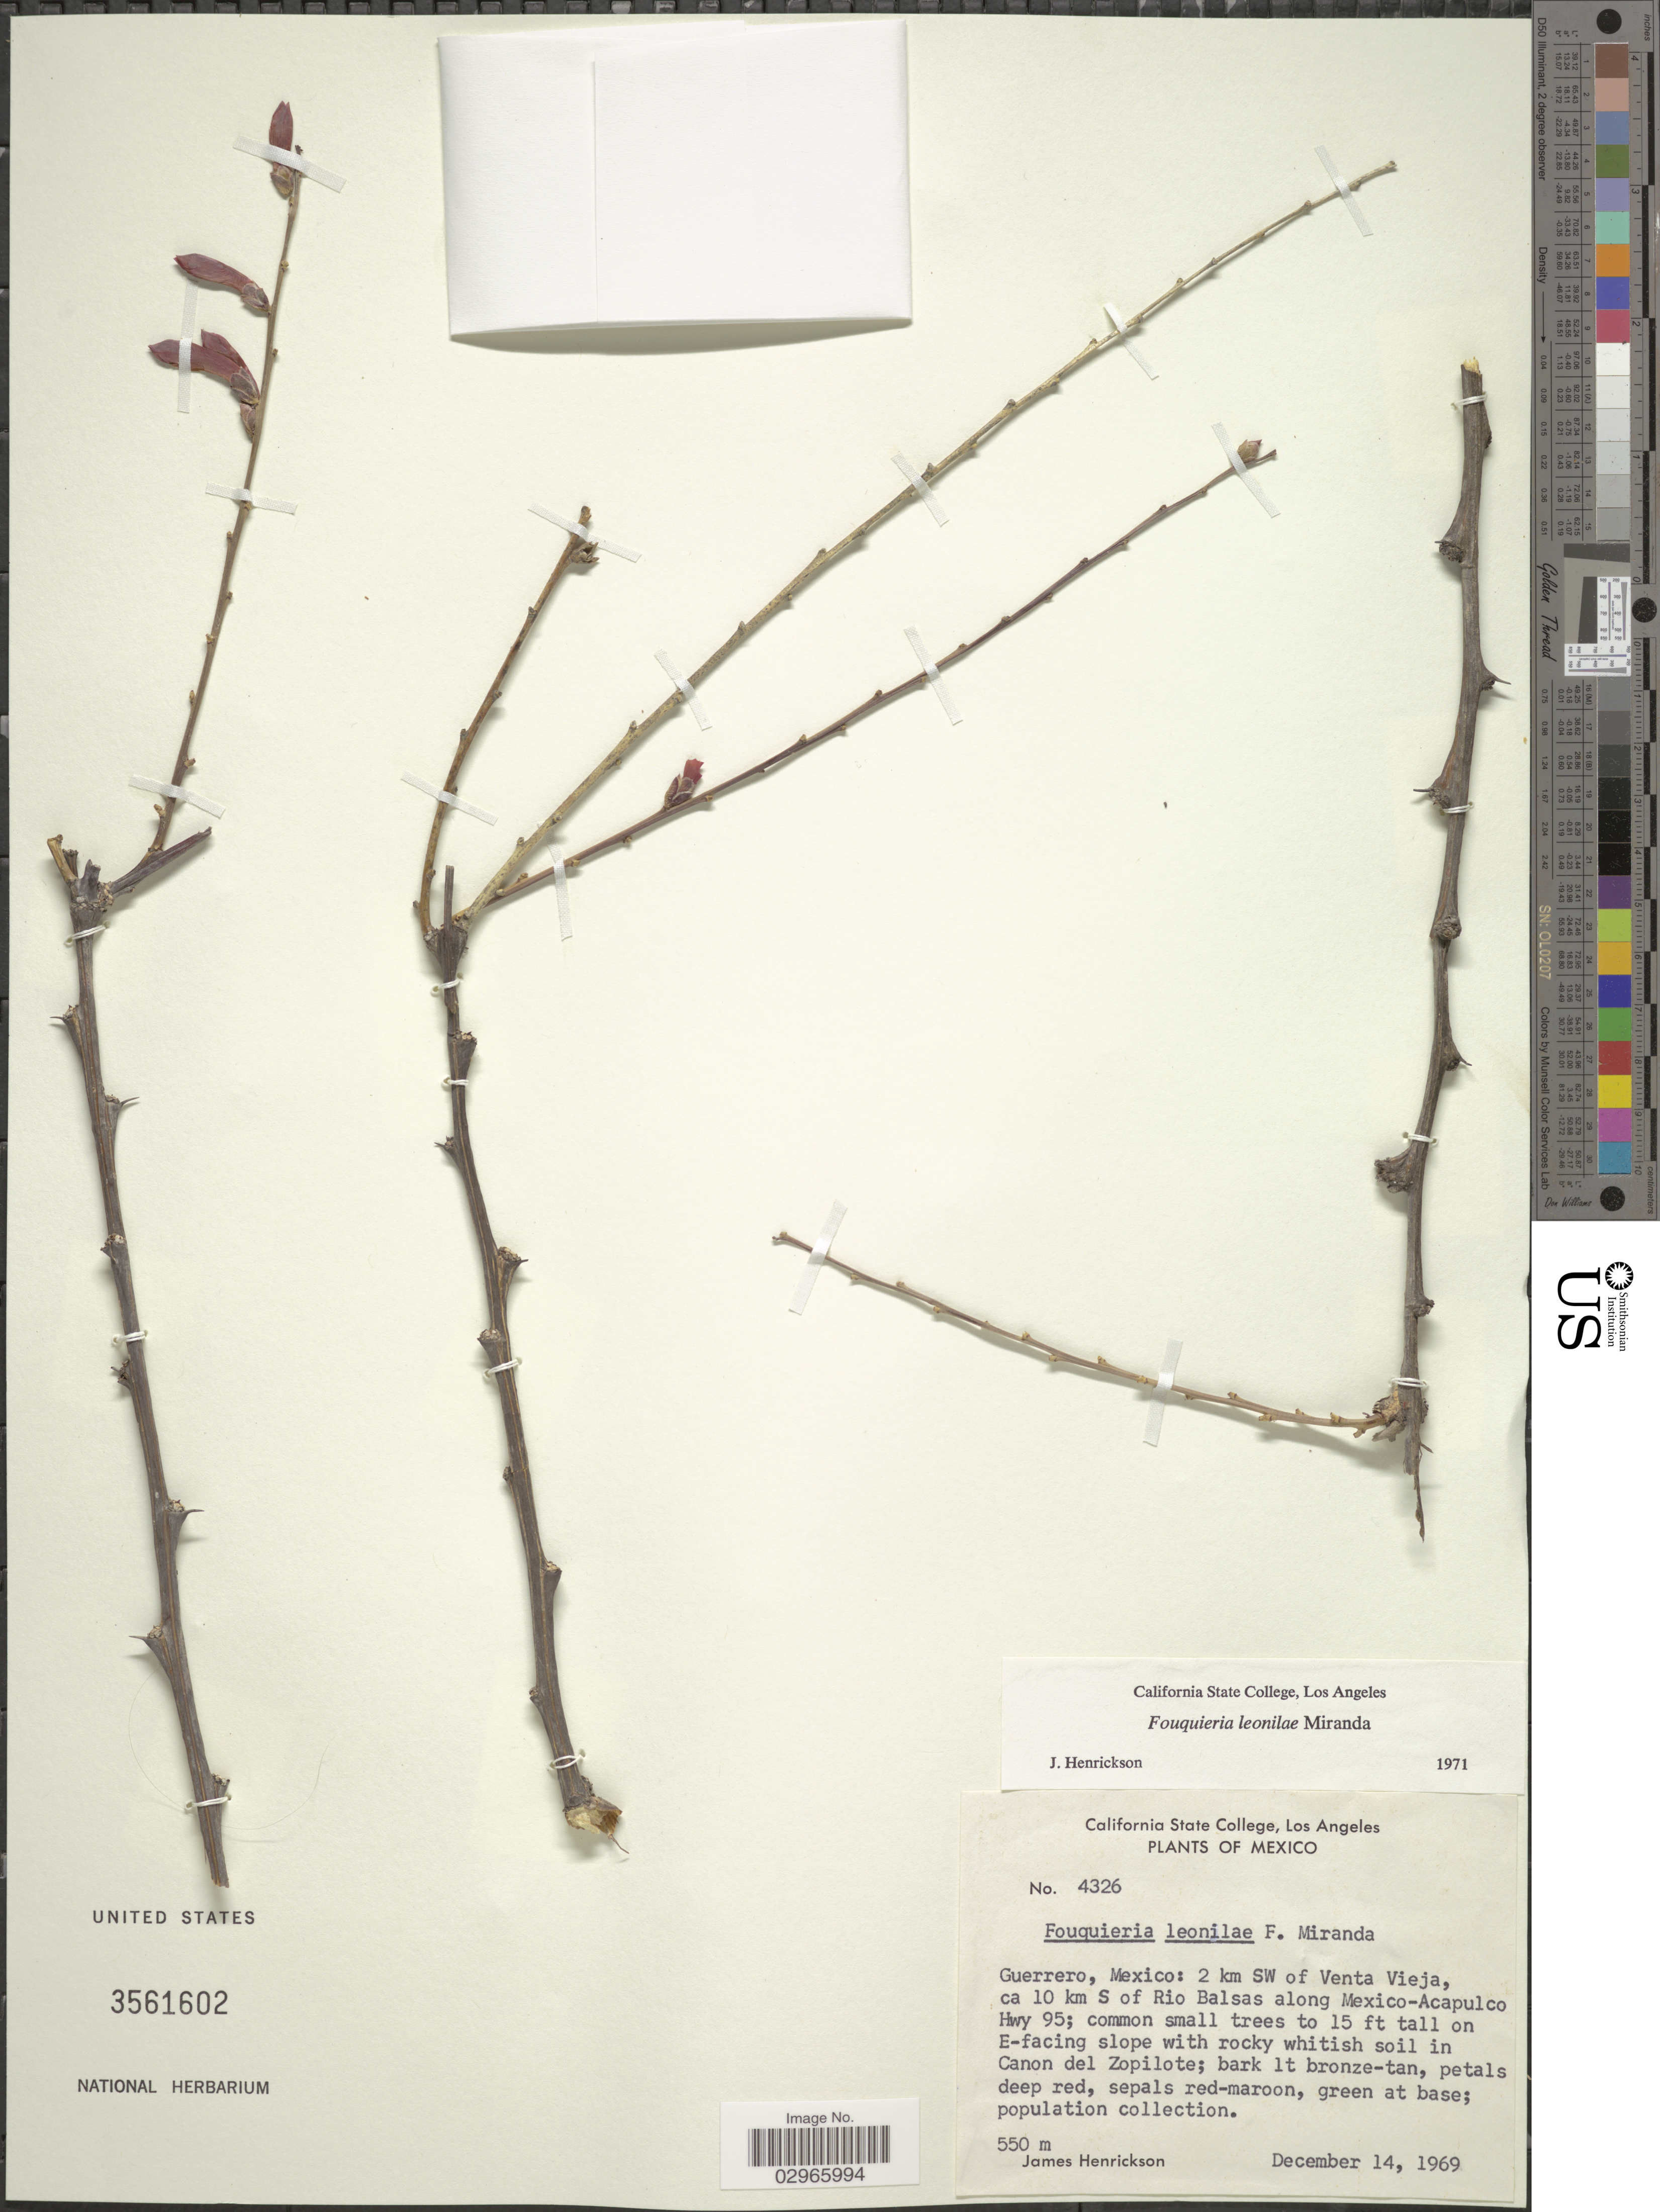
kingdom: Plantae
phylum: Tracheophyta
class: Magnoliopsida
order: Ericales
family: Fouquieriaceae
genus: Fouquieria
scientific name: Fouquieria leonilae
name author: Miranda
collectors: J. Henrickson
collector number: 4326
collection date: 1969-12-14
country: Mexico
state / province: Guerrero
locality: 2 km SW of Venta Vieja, ca 10 km S of Rio Balsas along Mexico-Acapulco Hwy95; on E-facing slope with rocky whitish soil in Canon del Zopilote.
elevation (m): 550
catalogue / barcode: US 3561602